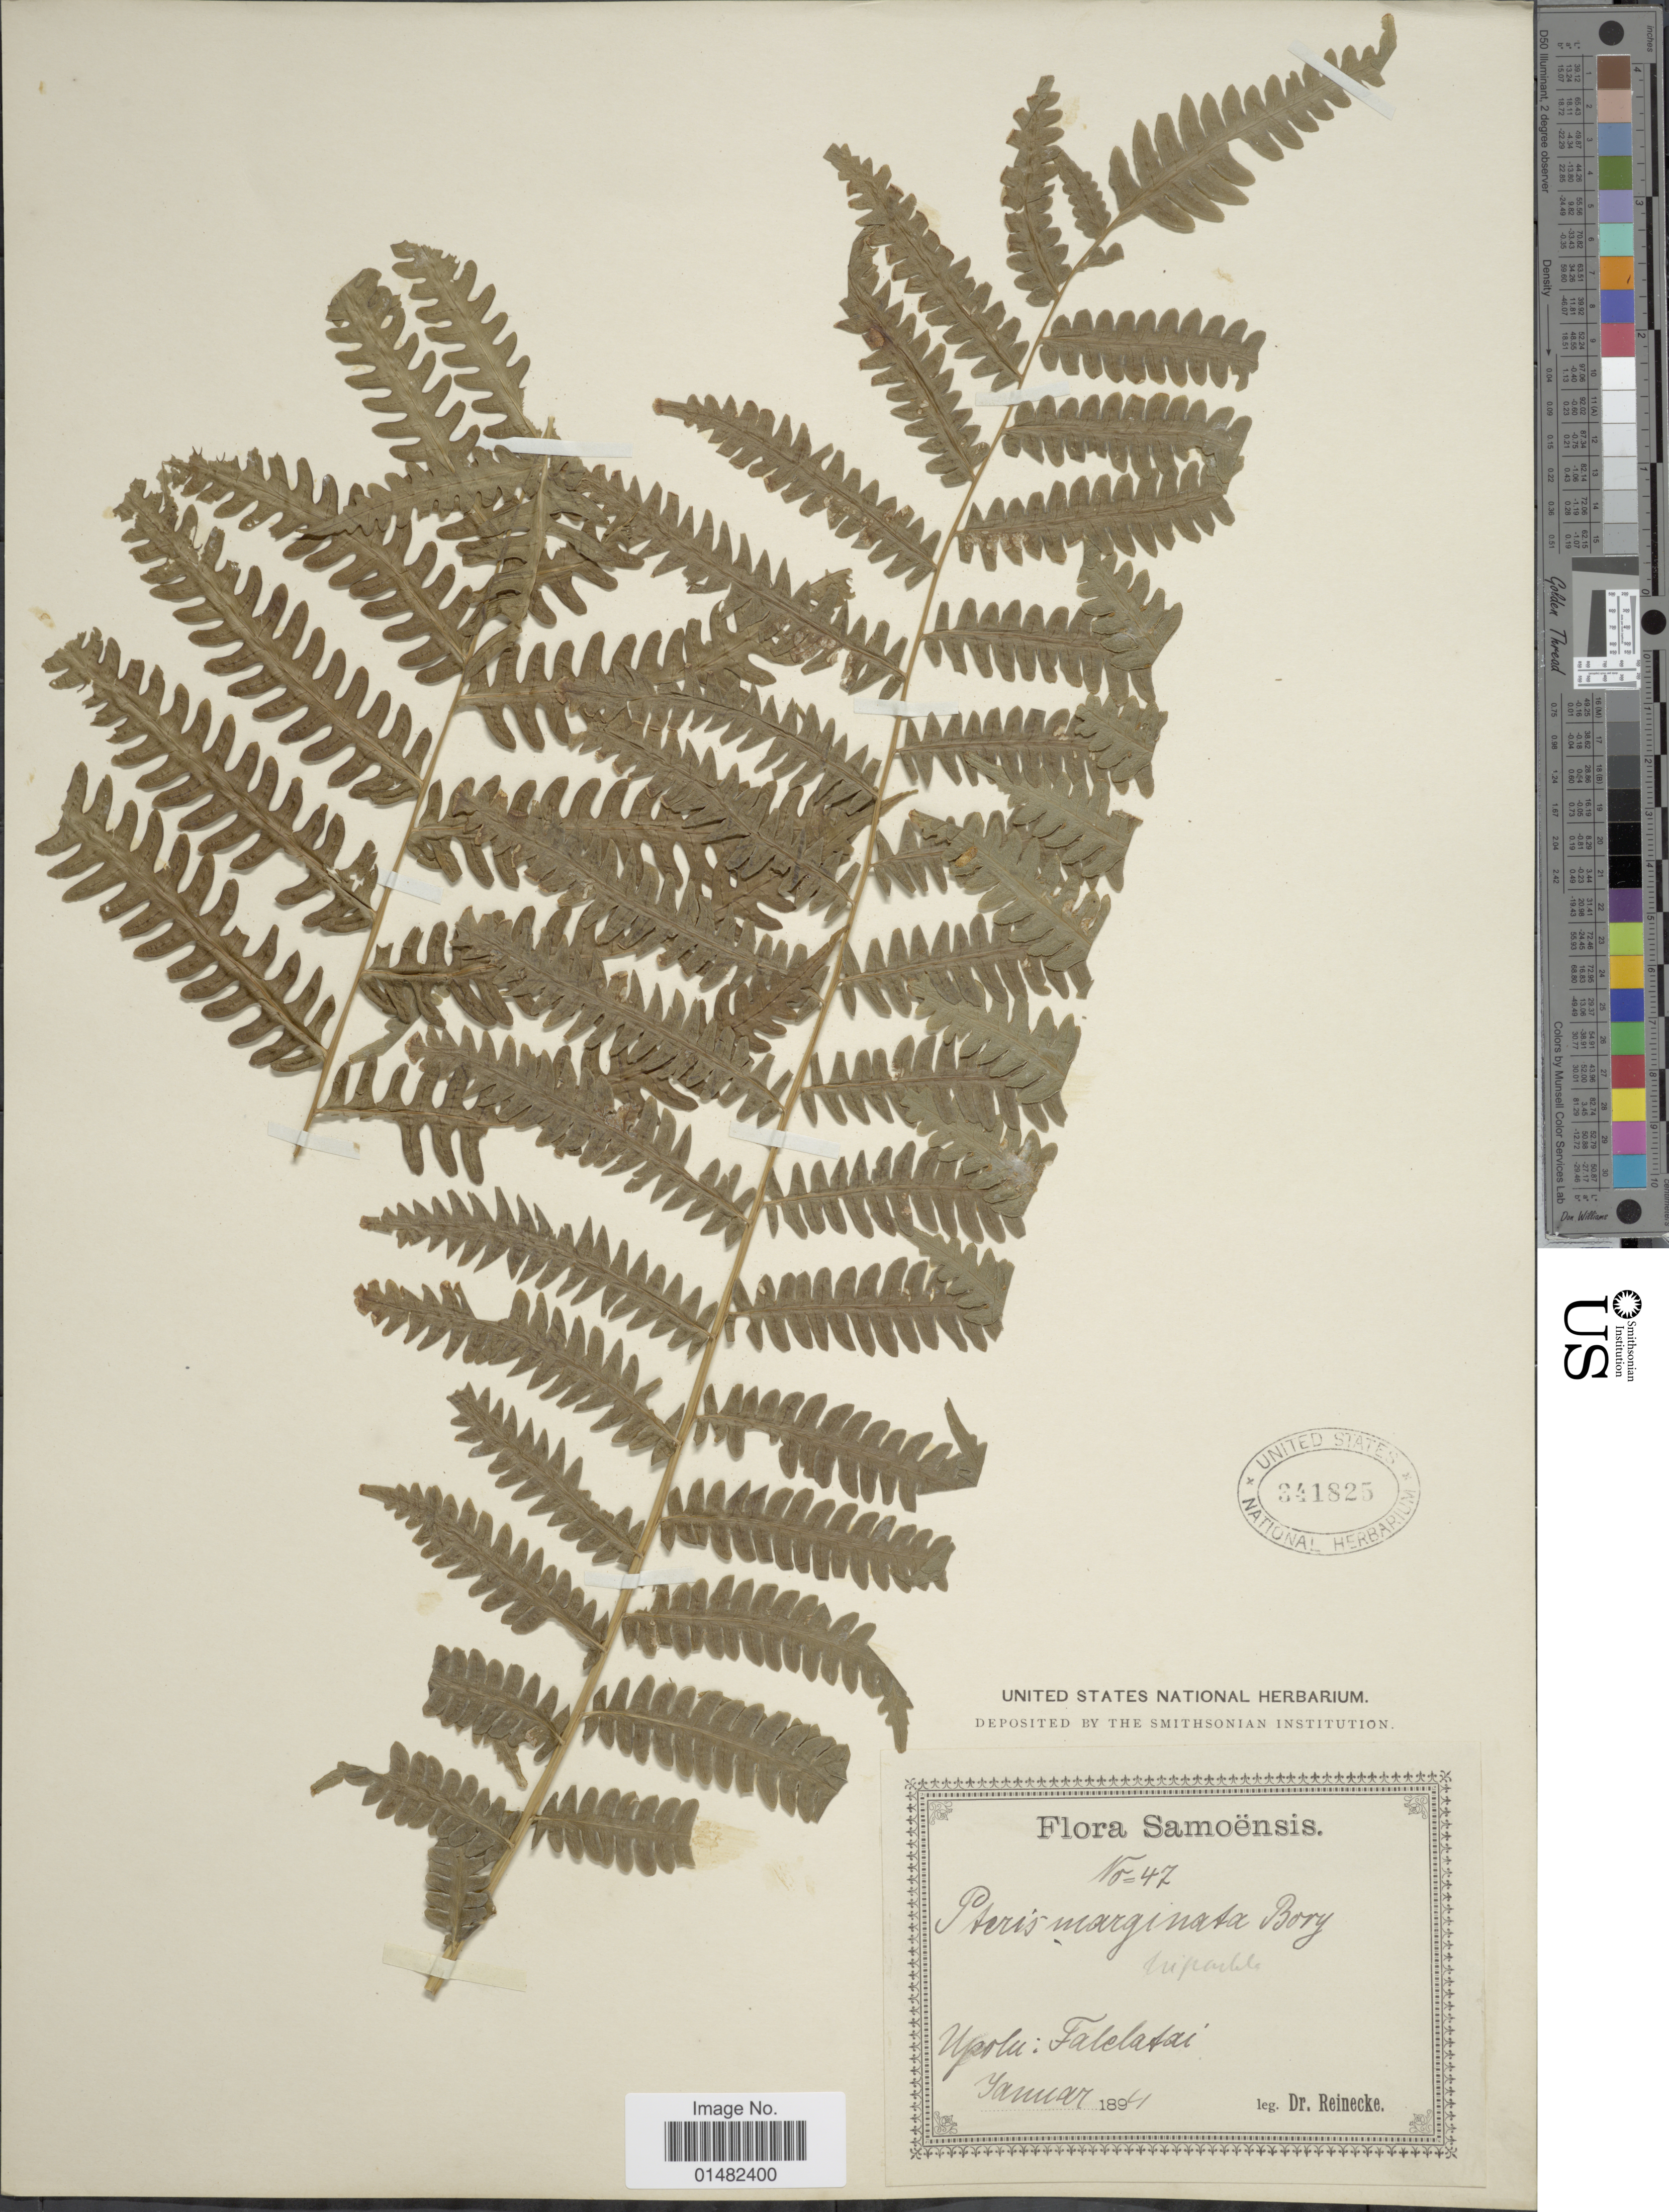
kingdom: Plantae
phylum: Tracheophyta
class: Polypodiopsida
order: Polypodiales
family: Pteridaceae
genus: Pteris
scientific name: Pteris tripartita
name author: Sw.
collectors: -- Reinecke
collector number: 47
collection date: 1894-01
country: Samoa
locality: Upolu: Falelatai [interpreted]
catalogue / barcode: US 341825